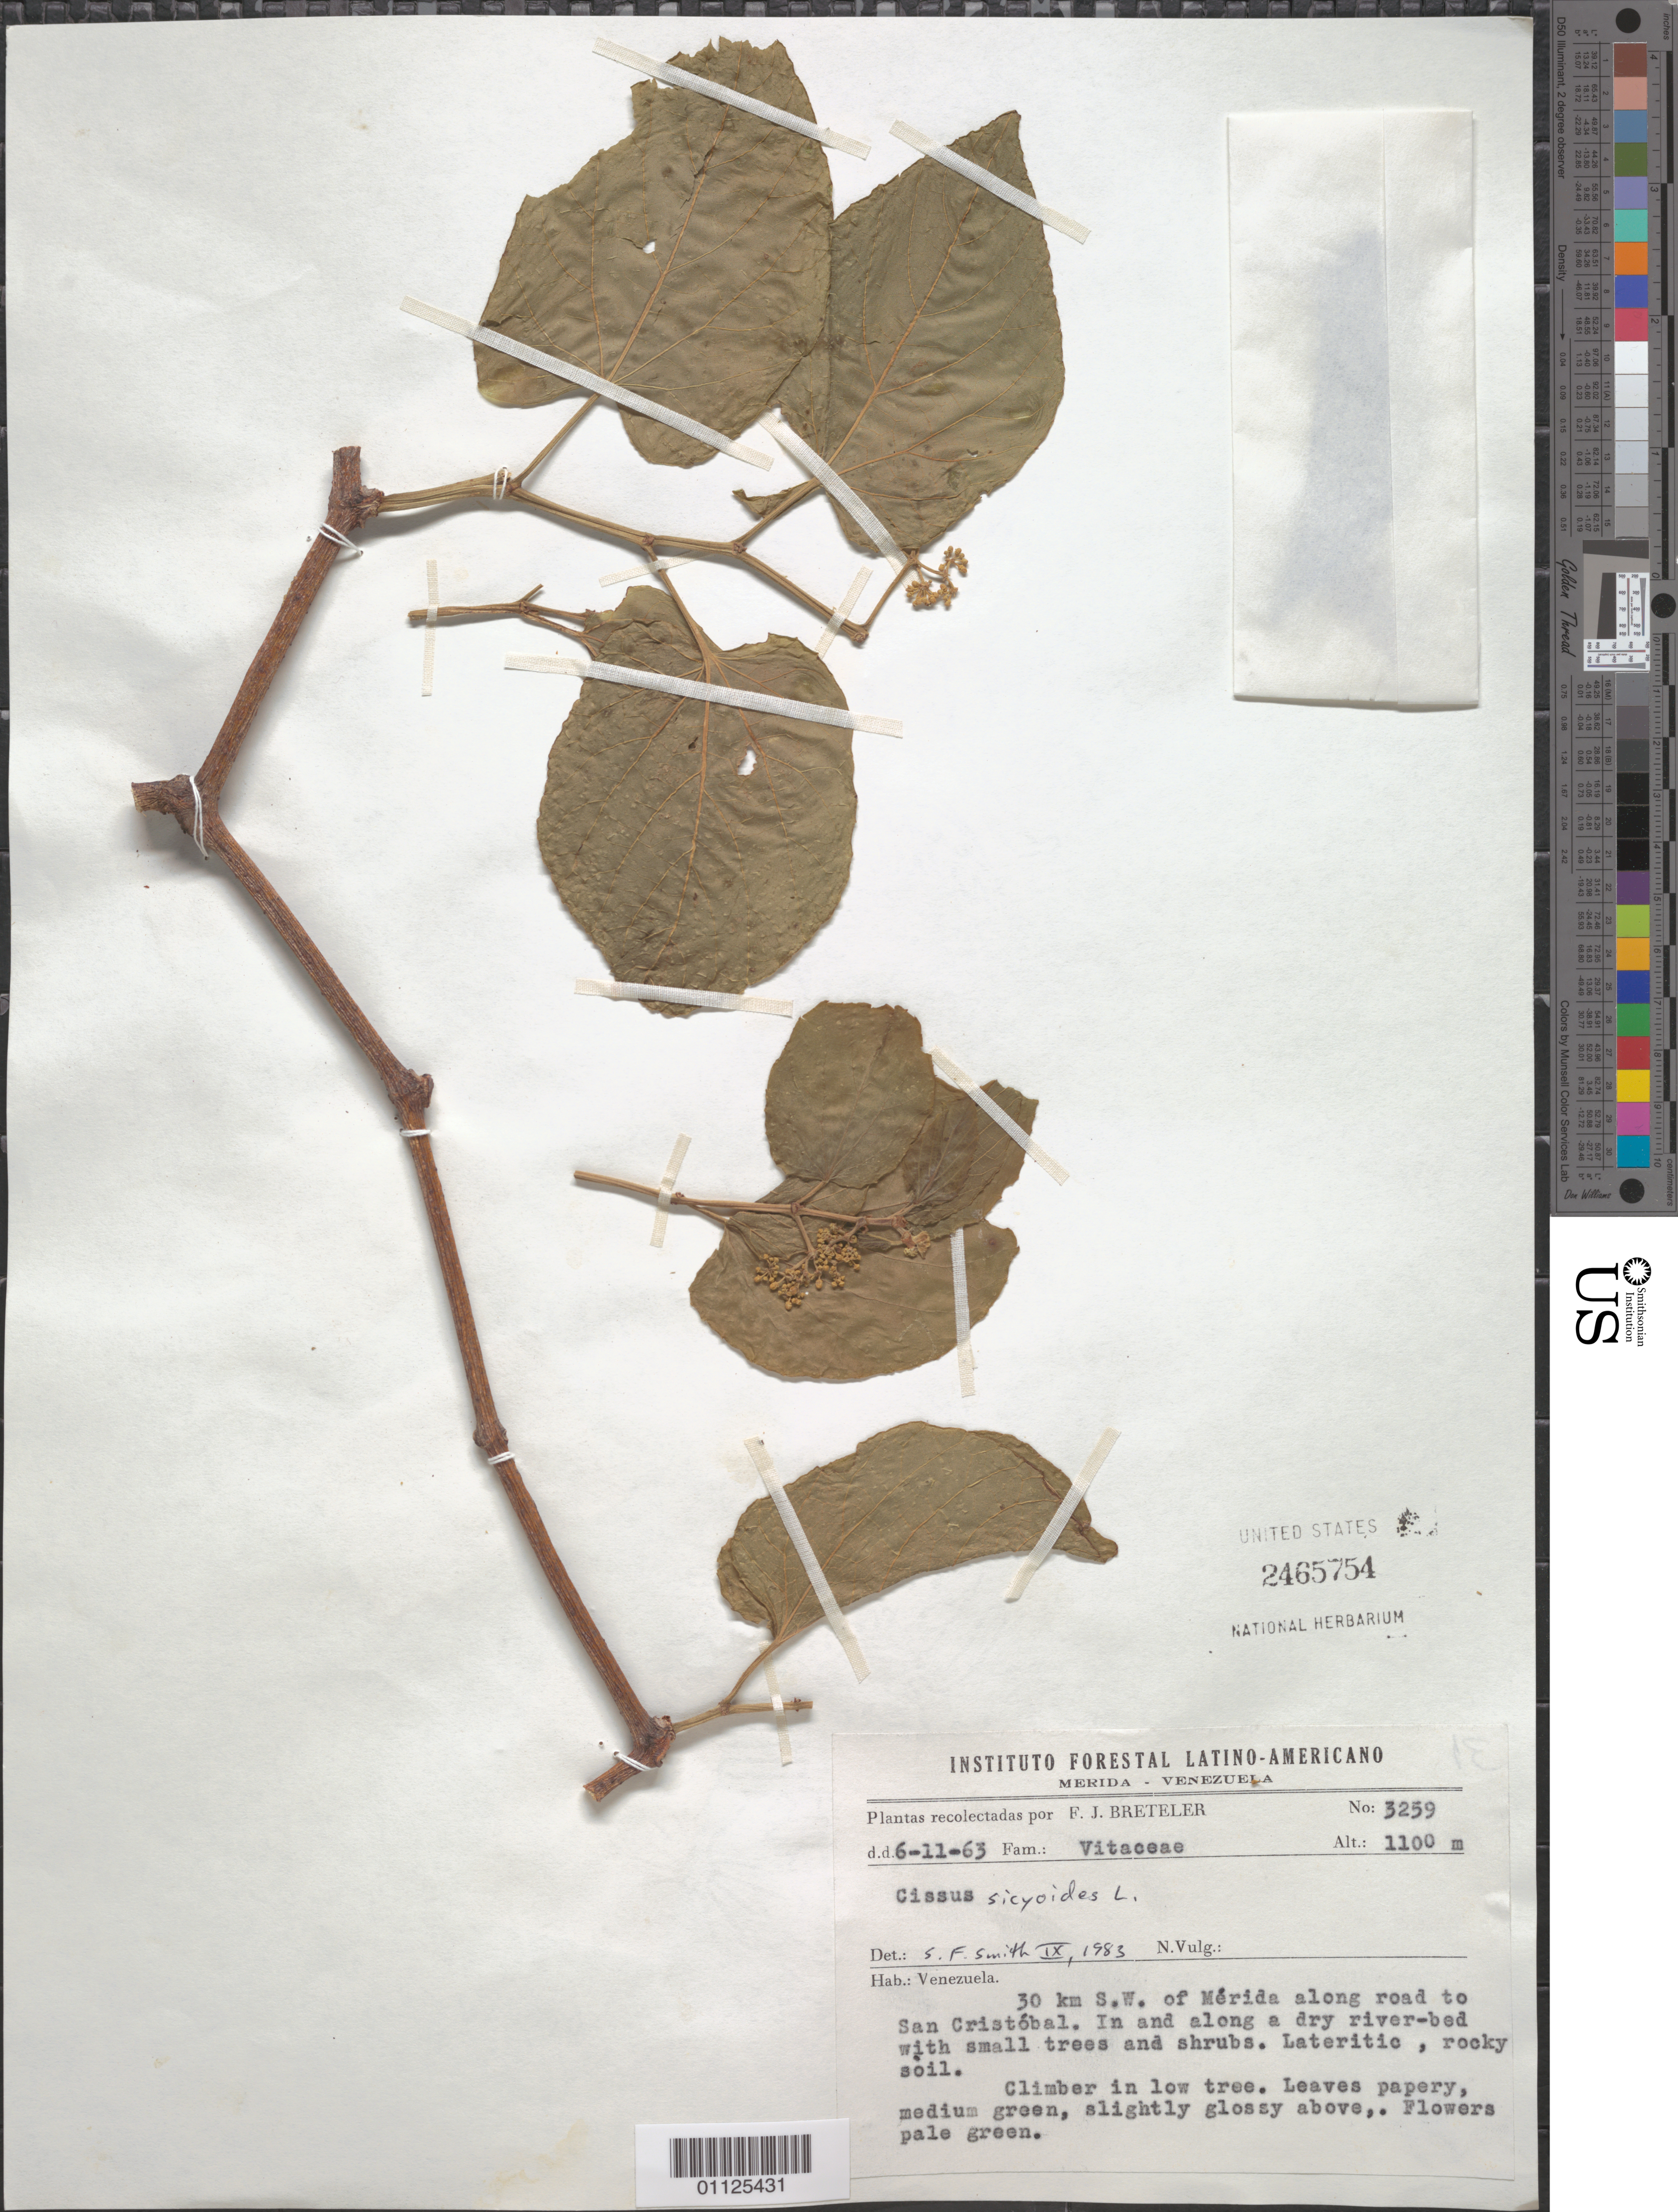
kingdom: Plantae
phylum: Tracheophyta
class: Magnoliopsida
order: Vitales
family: Vitaceae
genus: Cissus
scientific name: Cissus verticillata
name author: (L.) Nicolson & C.E. Jarvis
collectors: F. J. Breteler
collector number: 3259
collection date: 1963-11-06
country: Venezuela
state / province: Mérida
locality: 30 km SW of Merida along road to San Cristobal.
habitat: Climber in low tree. In and along a dry river-bed with small trees and shrubs. Lateritic, rocky soil.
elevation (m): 1100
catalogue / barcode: US 2465754